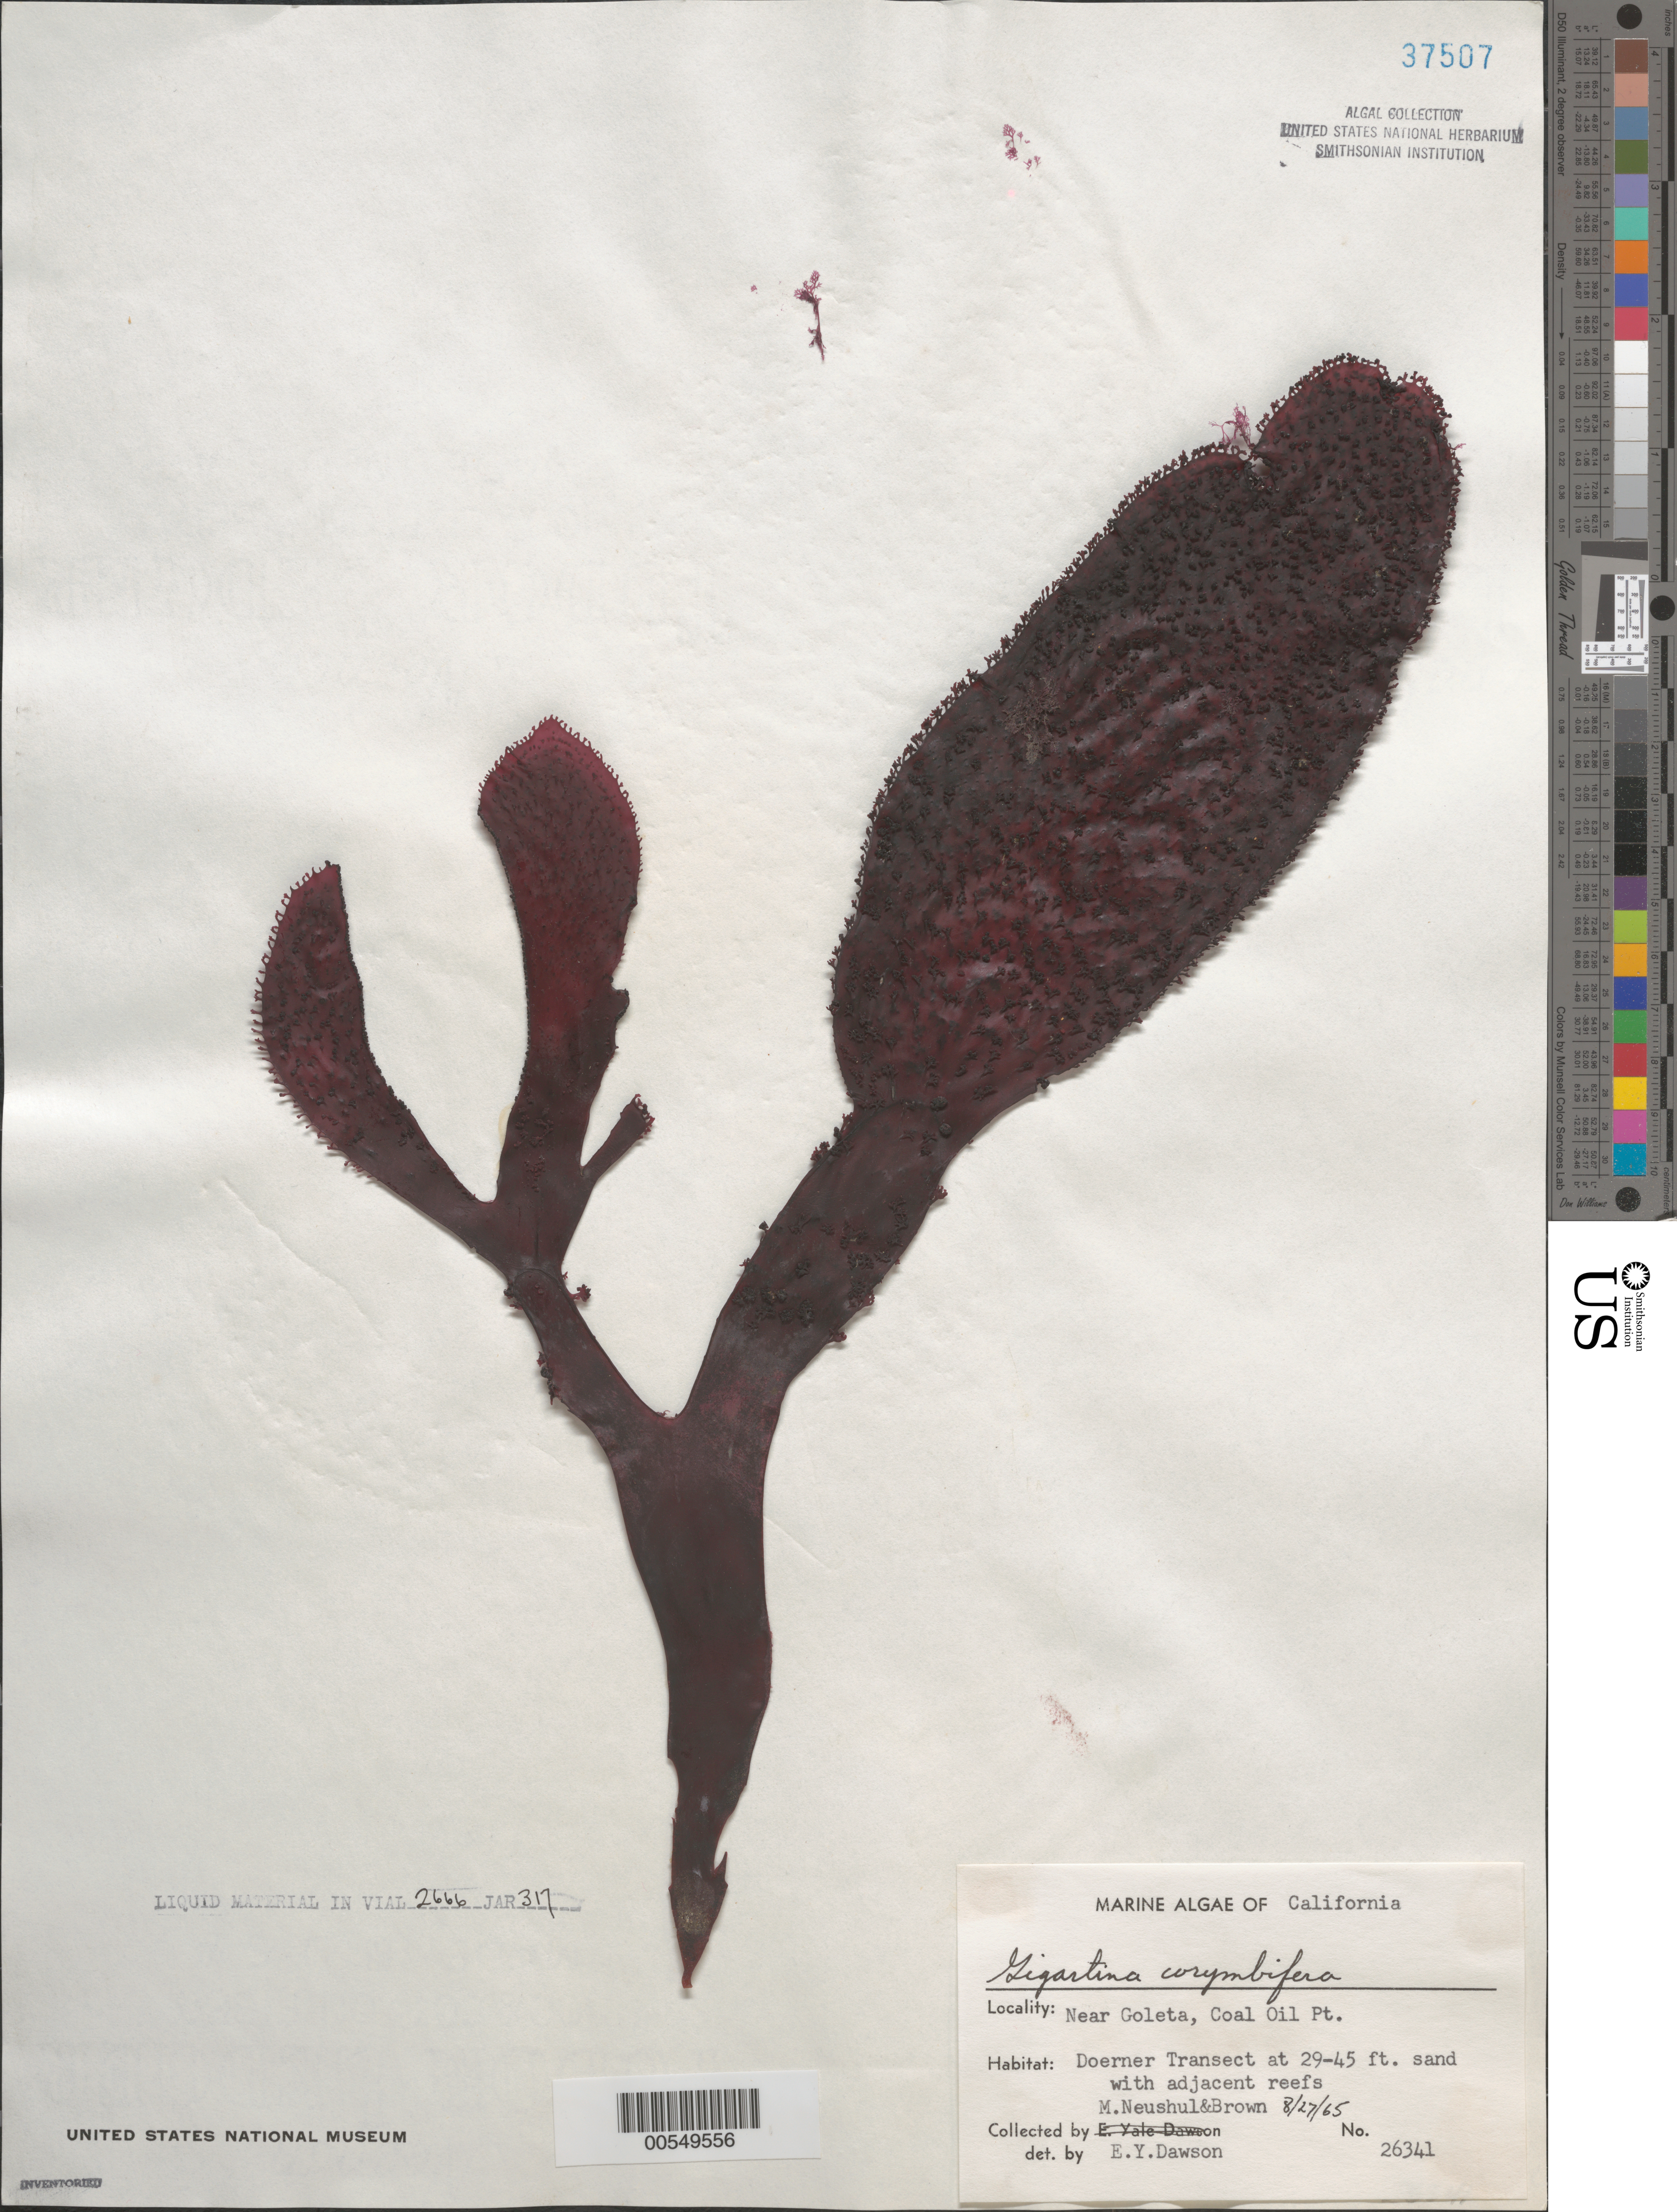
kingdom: Plantae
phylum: Rhodophyta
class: Florideophyceae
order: Gigartinales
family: Gigartinaceae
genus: Chondracanthus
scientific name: Chondracanthus corymbiferus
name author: (Kütz.) Guiry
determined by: Algae name updating Project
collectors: M. Neushul & D. Brown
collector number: EYD 26341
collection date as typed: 27 Aug 1965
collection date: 1965-08-27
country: United States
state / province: California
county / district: Santa Barbara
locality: Coal Oil Point, near Goleta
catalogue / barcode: US 37507